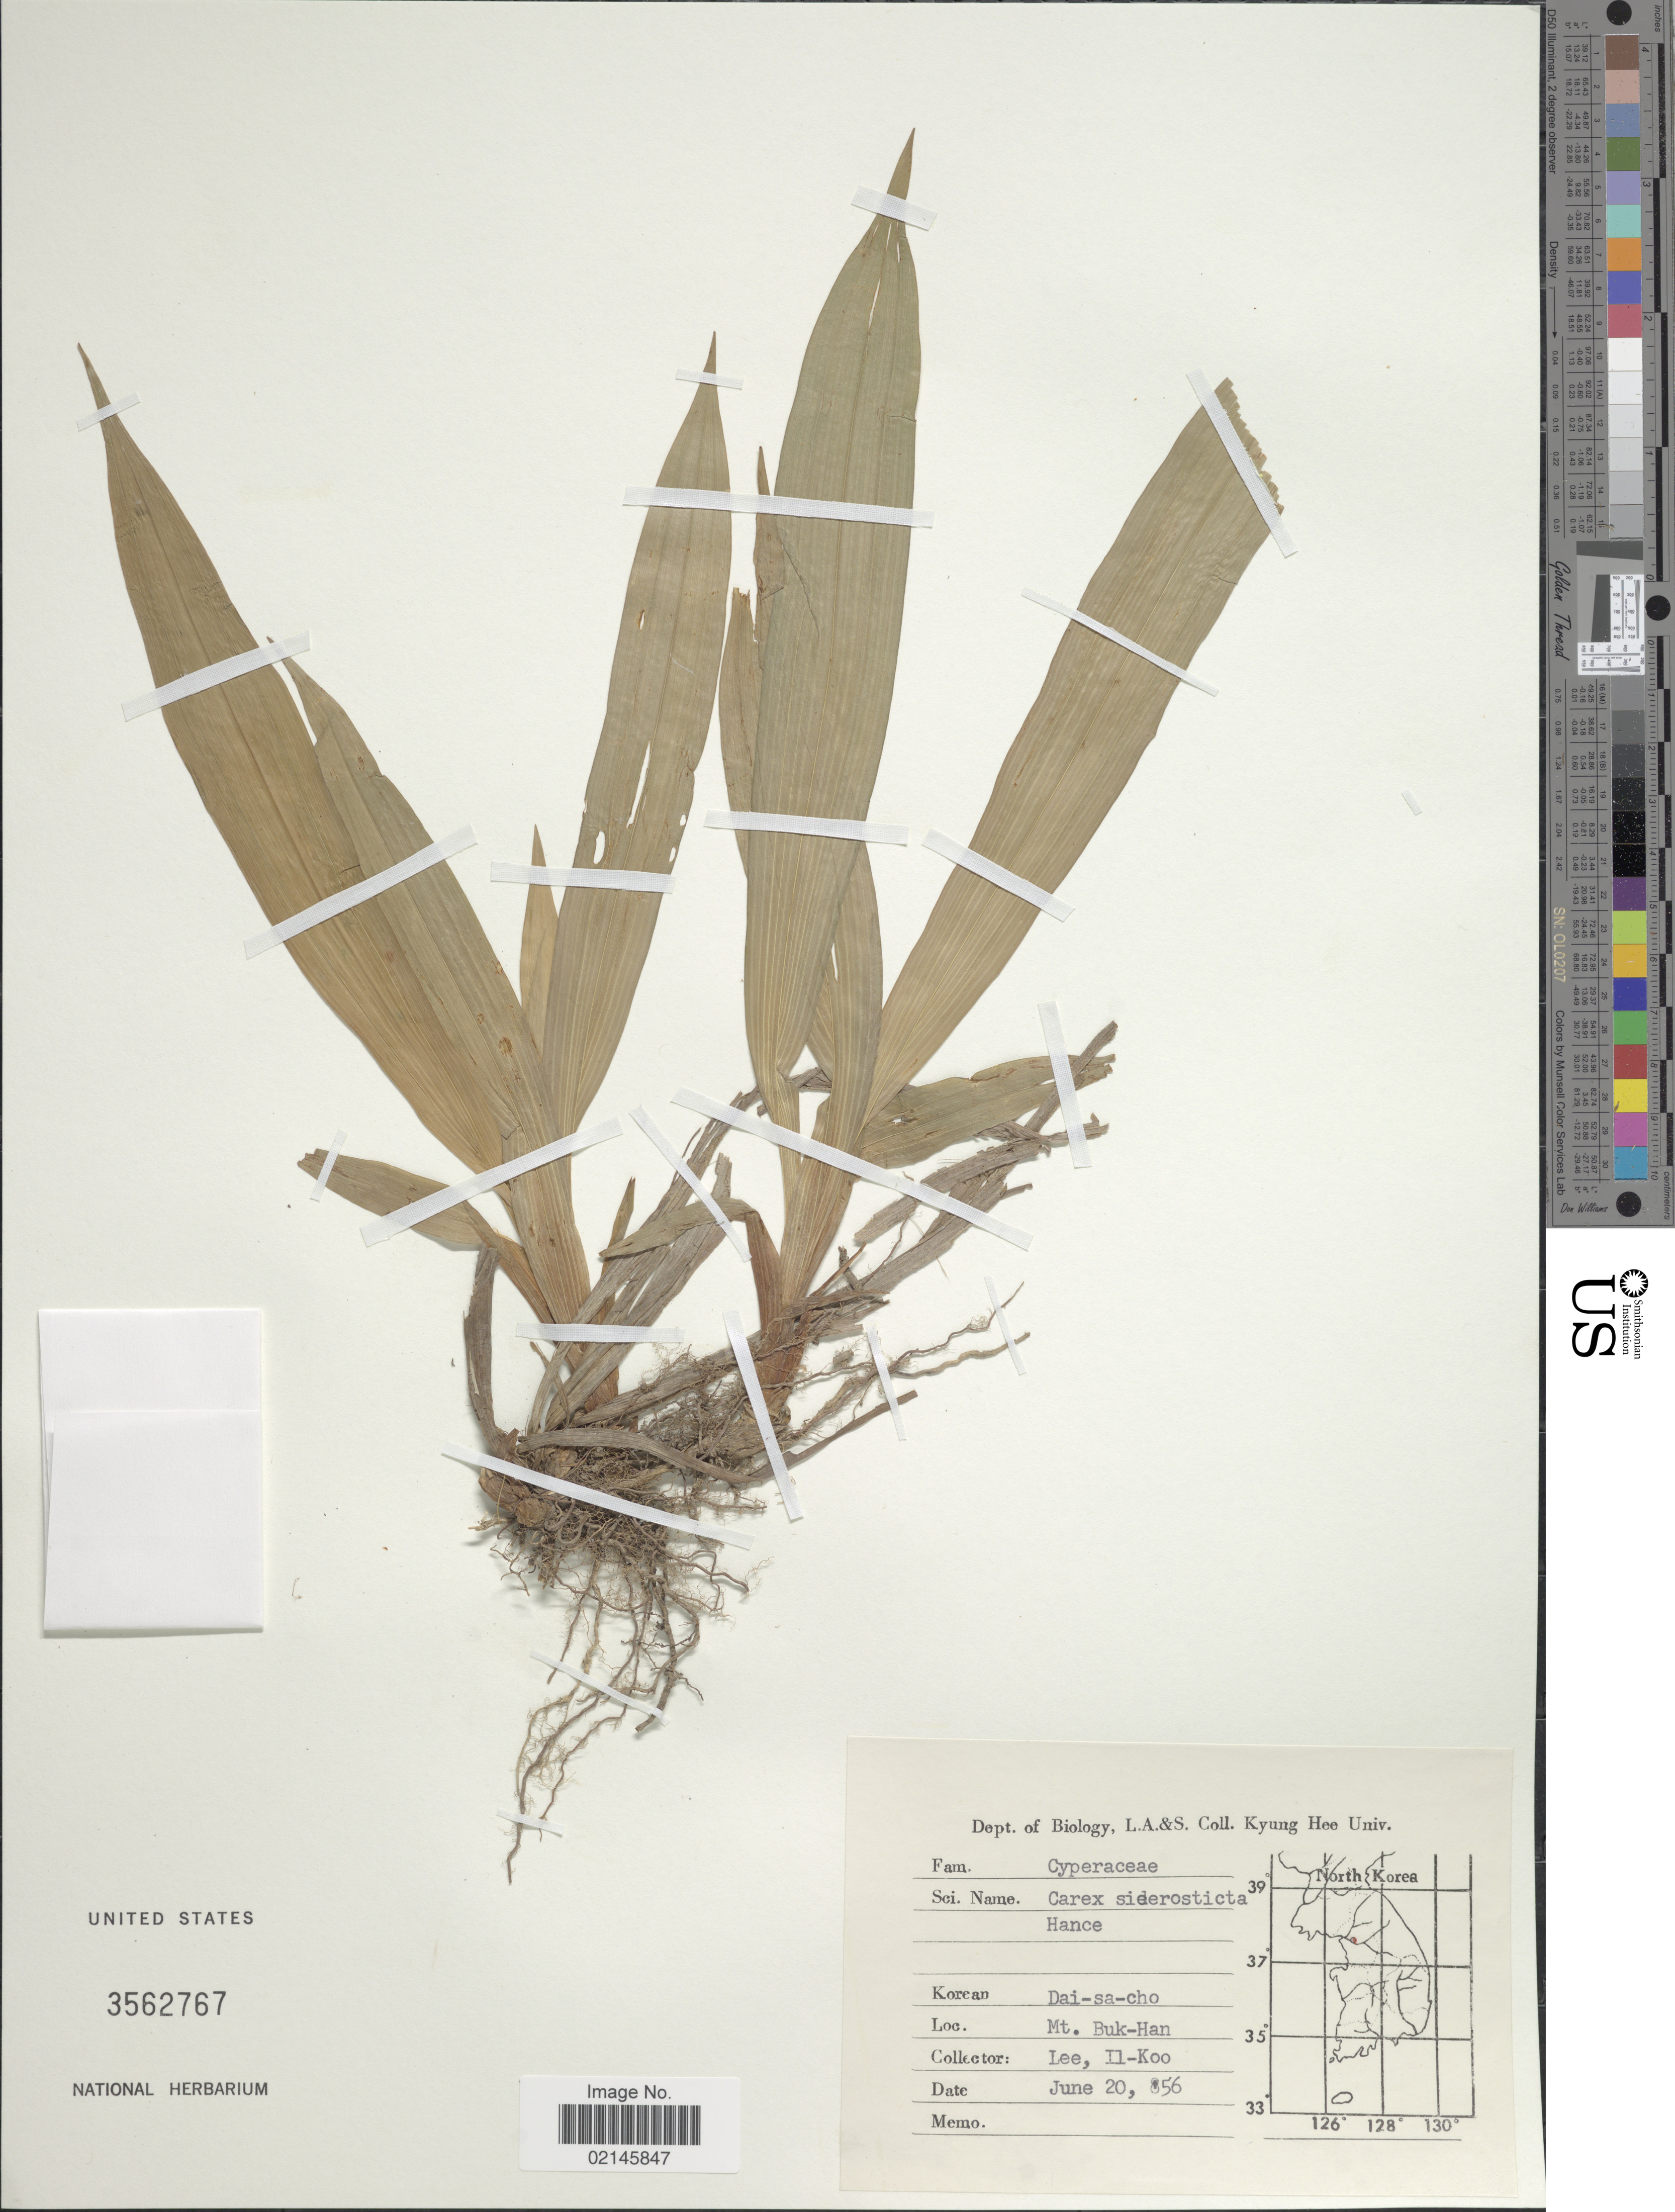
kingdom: Plantae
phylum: Tracheophyta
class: Liliopsida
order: Poales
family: Cyperaceae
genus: Carex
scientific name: Carex siderosticta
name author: Hance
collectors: Il-Ko Lee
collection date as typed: Transcribed d/m/y: 20/6/56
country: South Korea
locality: Mt. Buk-Han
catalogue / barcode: US 3562767